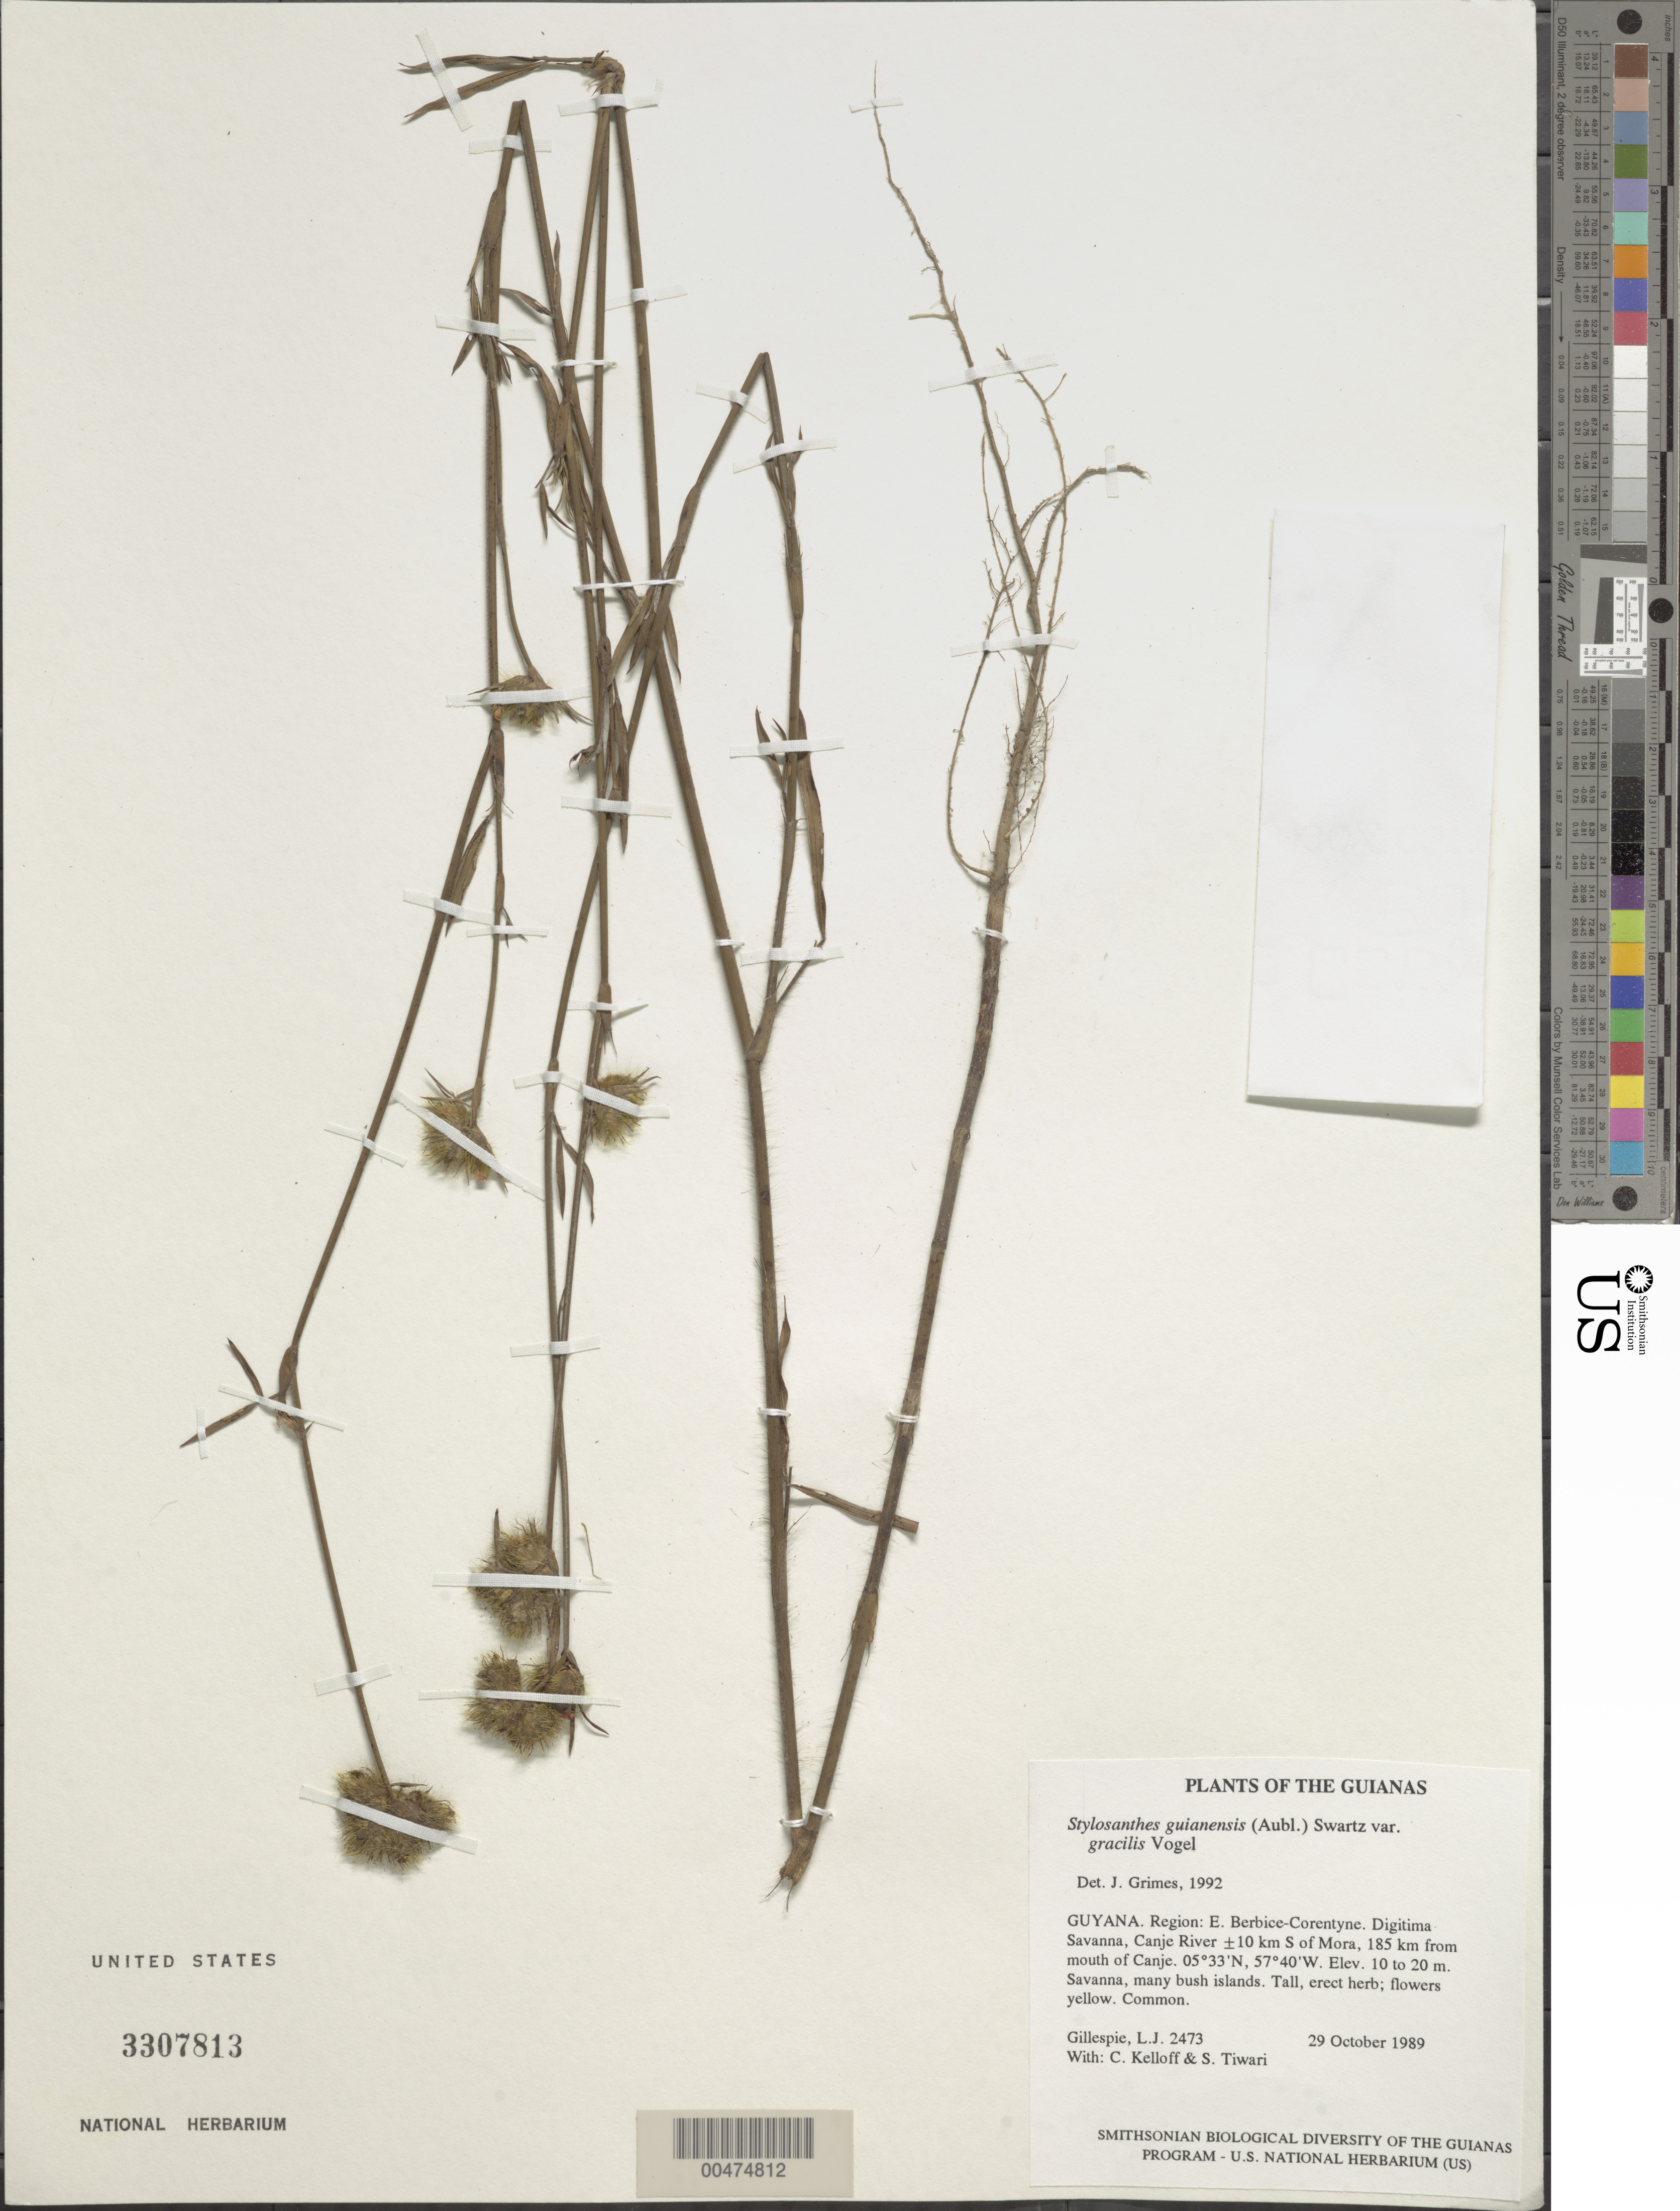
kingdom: Plantae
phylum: Tracheophyta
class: Magnoliopsida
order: Fabales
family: Fabaceae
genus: Stylosanthes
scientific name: Stylosanthes guianensis var. gracilis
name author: (Kunth) Vogel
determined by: Grimes, J.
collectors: L. J. Gillespie, C. L. Kelloff & S. Tiwari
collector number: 2473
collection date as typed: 29 October 1989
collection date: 1989-10-29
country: Guyana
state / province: E. Berbice-Corentyne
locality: Digitima Savanna, Canje River ±20 km S of Mora, 185 km from mouth of Canje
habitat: Savanna, many bush islands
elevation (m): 10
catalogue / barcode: US 3307813